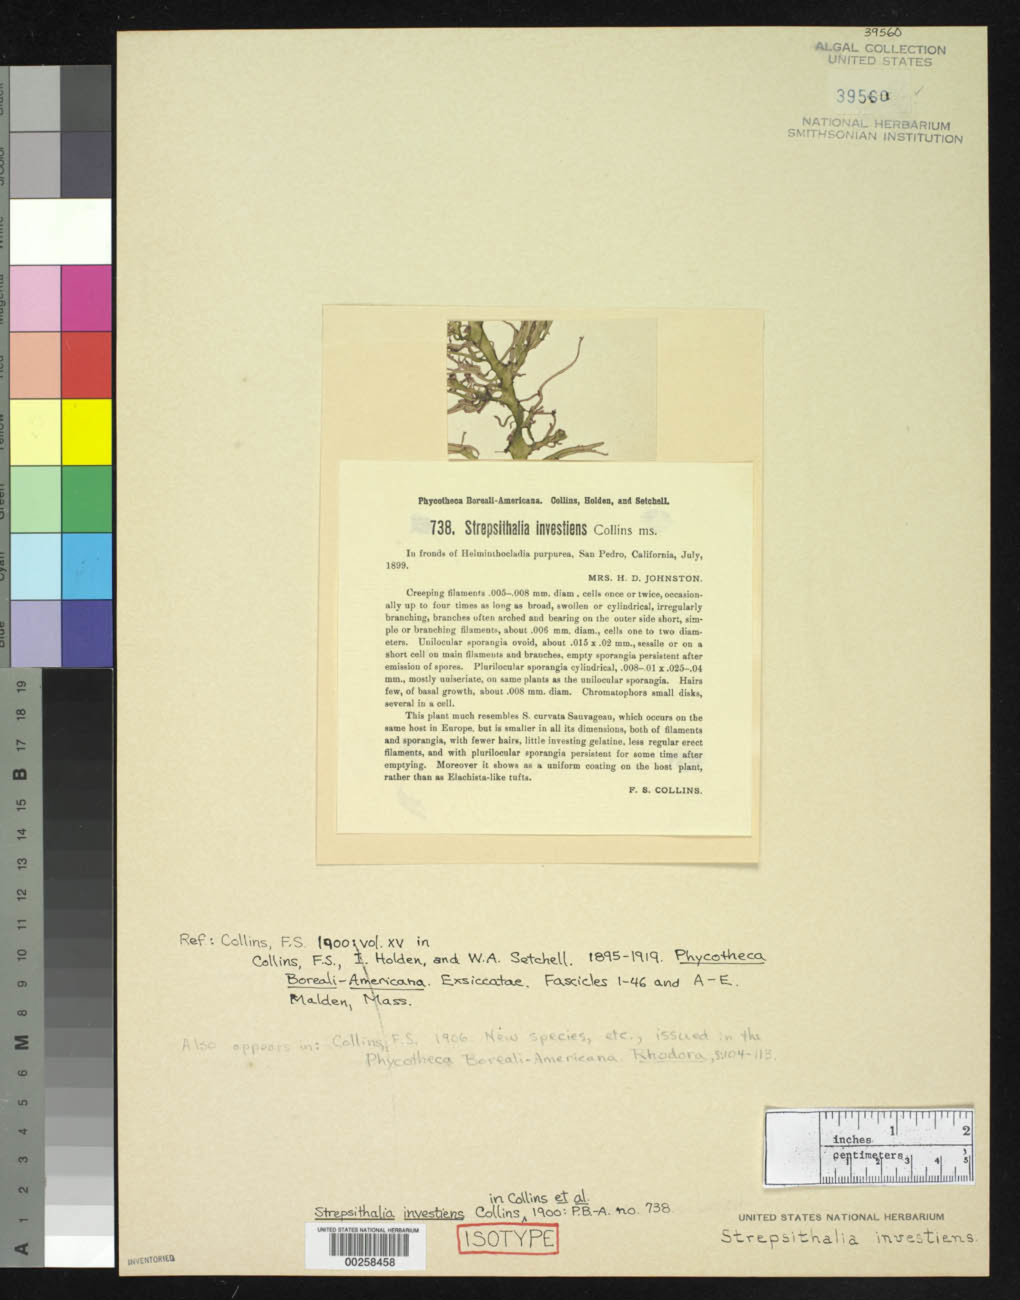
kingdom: Chromista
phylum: Ochrophyta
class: Phaeophyceae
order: Ectocarpales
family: Chordariaceae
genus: Strepsithalia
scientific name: Strepsithalia investiens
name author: Collins in Collins et al.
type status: Isotype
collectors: Mrs. H. D. Johnston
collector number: PB-A 738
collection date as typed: Jul 1899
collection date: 1899-07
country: United States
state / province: California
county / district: Los Angeles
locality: San Pedro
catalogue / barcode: US 39560